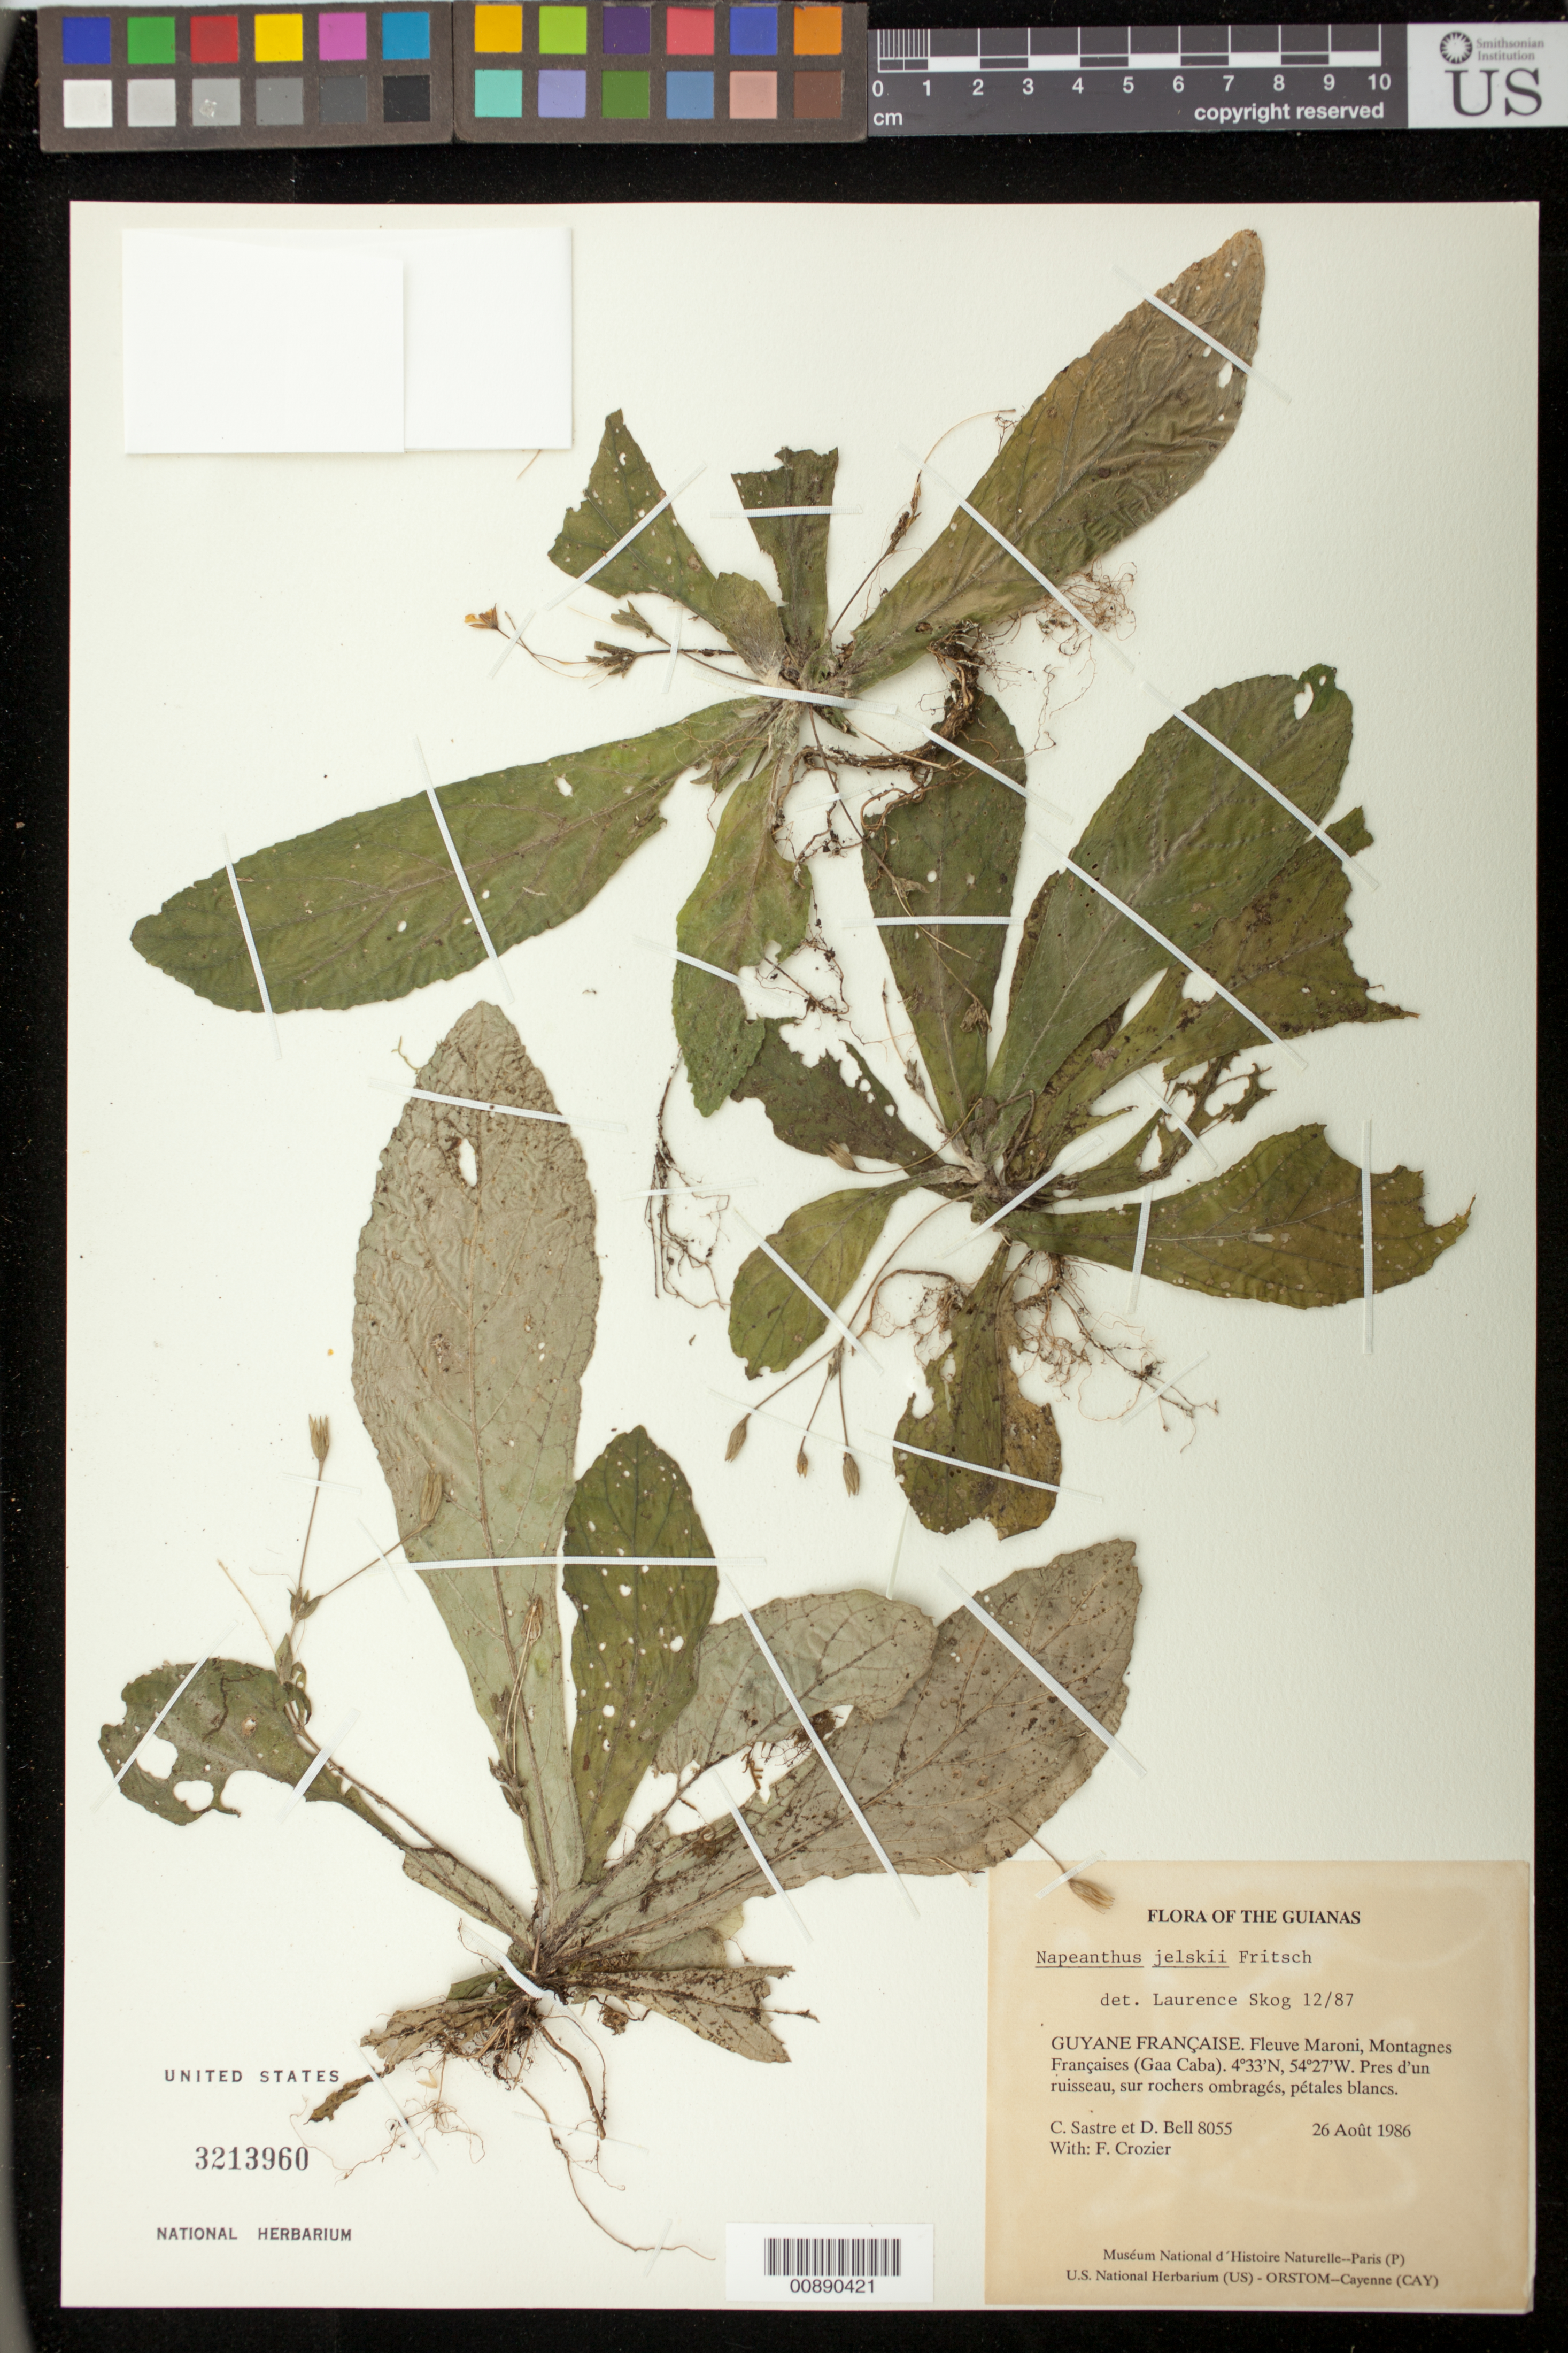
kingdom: Plantae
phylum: Tracheophyta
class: Magnoliopsida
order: Lamiales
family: Gesneriaceae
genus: Napeanthus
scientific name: Napeanthus jelskii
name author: Fritsch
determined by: Skog, Laurence E.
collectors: C. H. L. Sastre, D. A. Bell & F. Crozier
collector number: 8055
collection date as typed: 26 August 1986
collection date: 1986-08-26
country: French Guiana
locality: Fleuve Maroni, Montagnes Françaises (Gaa Caba)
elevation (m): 450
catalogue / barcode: US 3213960